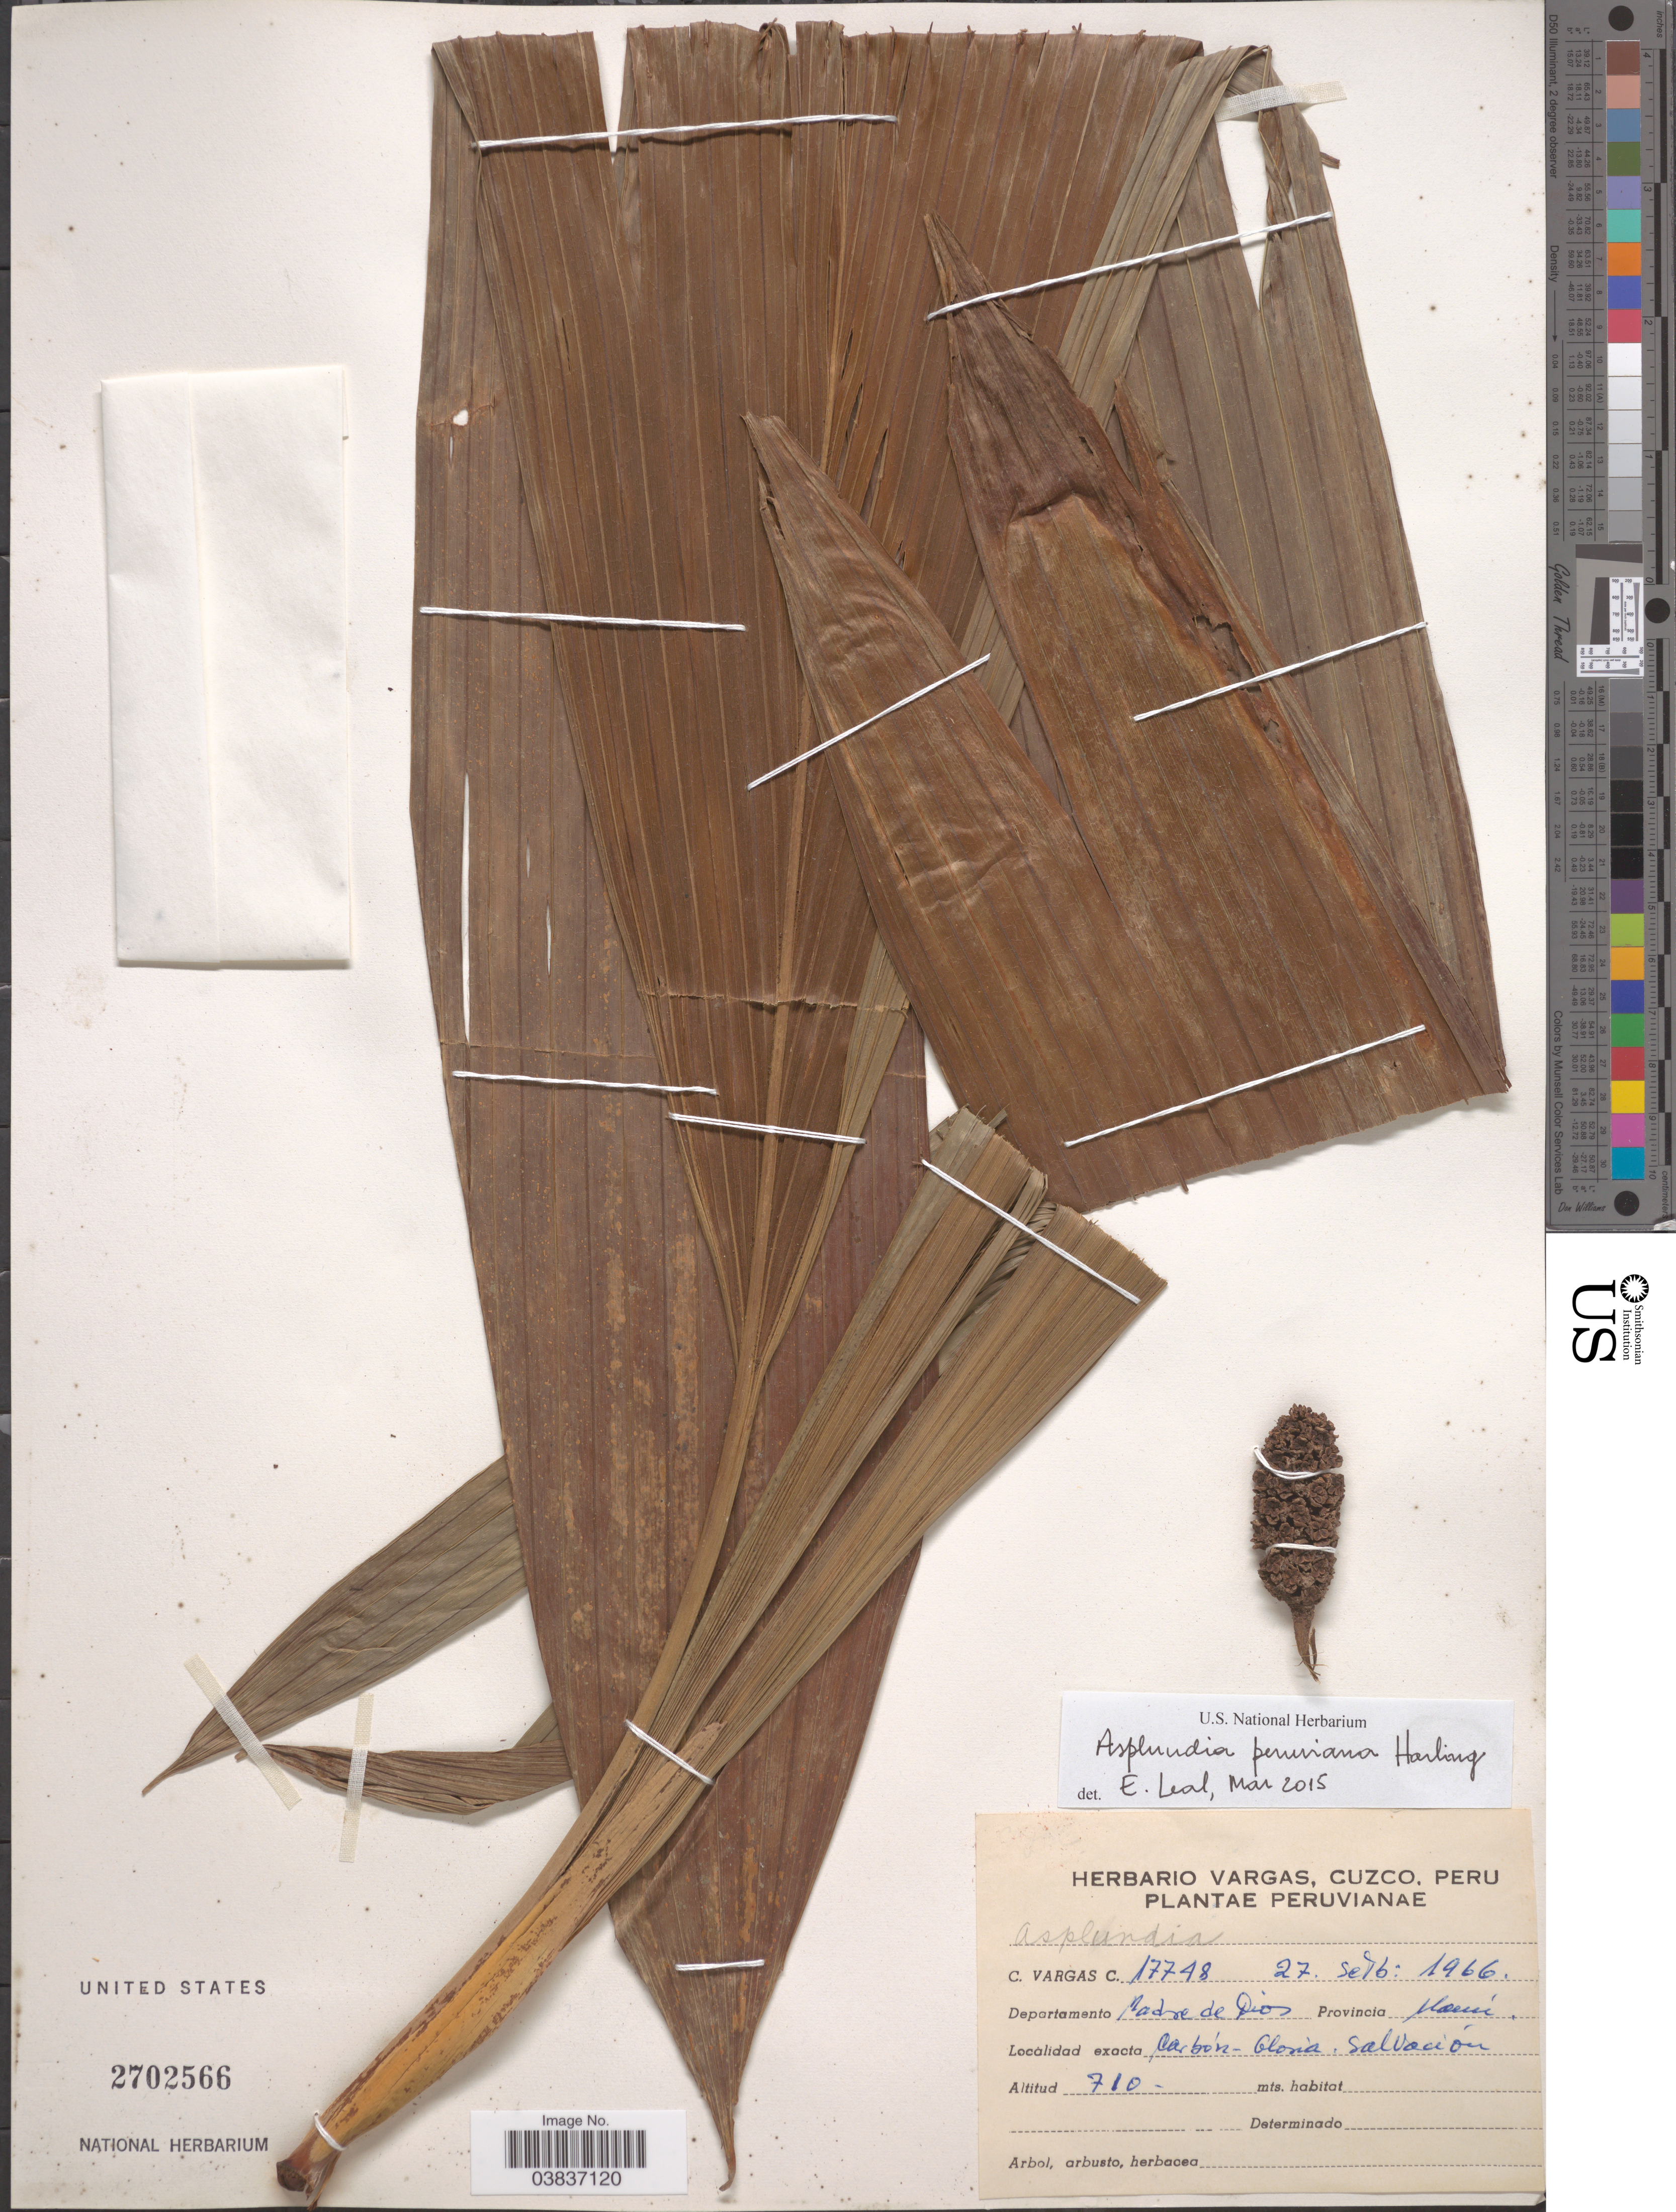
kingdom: Plantae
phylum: Tracheophyta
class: Liliopsida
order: Pandanales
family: Cyclanthaceae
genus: Asplundia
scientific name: Asplundia peruviana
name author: Harling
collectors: C. Vargas Calderón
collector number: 17748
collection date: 1966-09-27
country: Peru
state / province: Madre de Dios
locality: Departamento Madre de Dios. Provincia Haeni. Carbón-Gloria. Salvación.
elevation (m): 710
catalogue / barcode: US 2702566